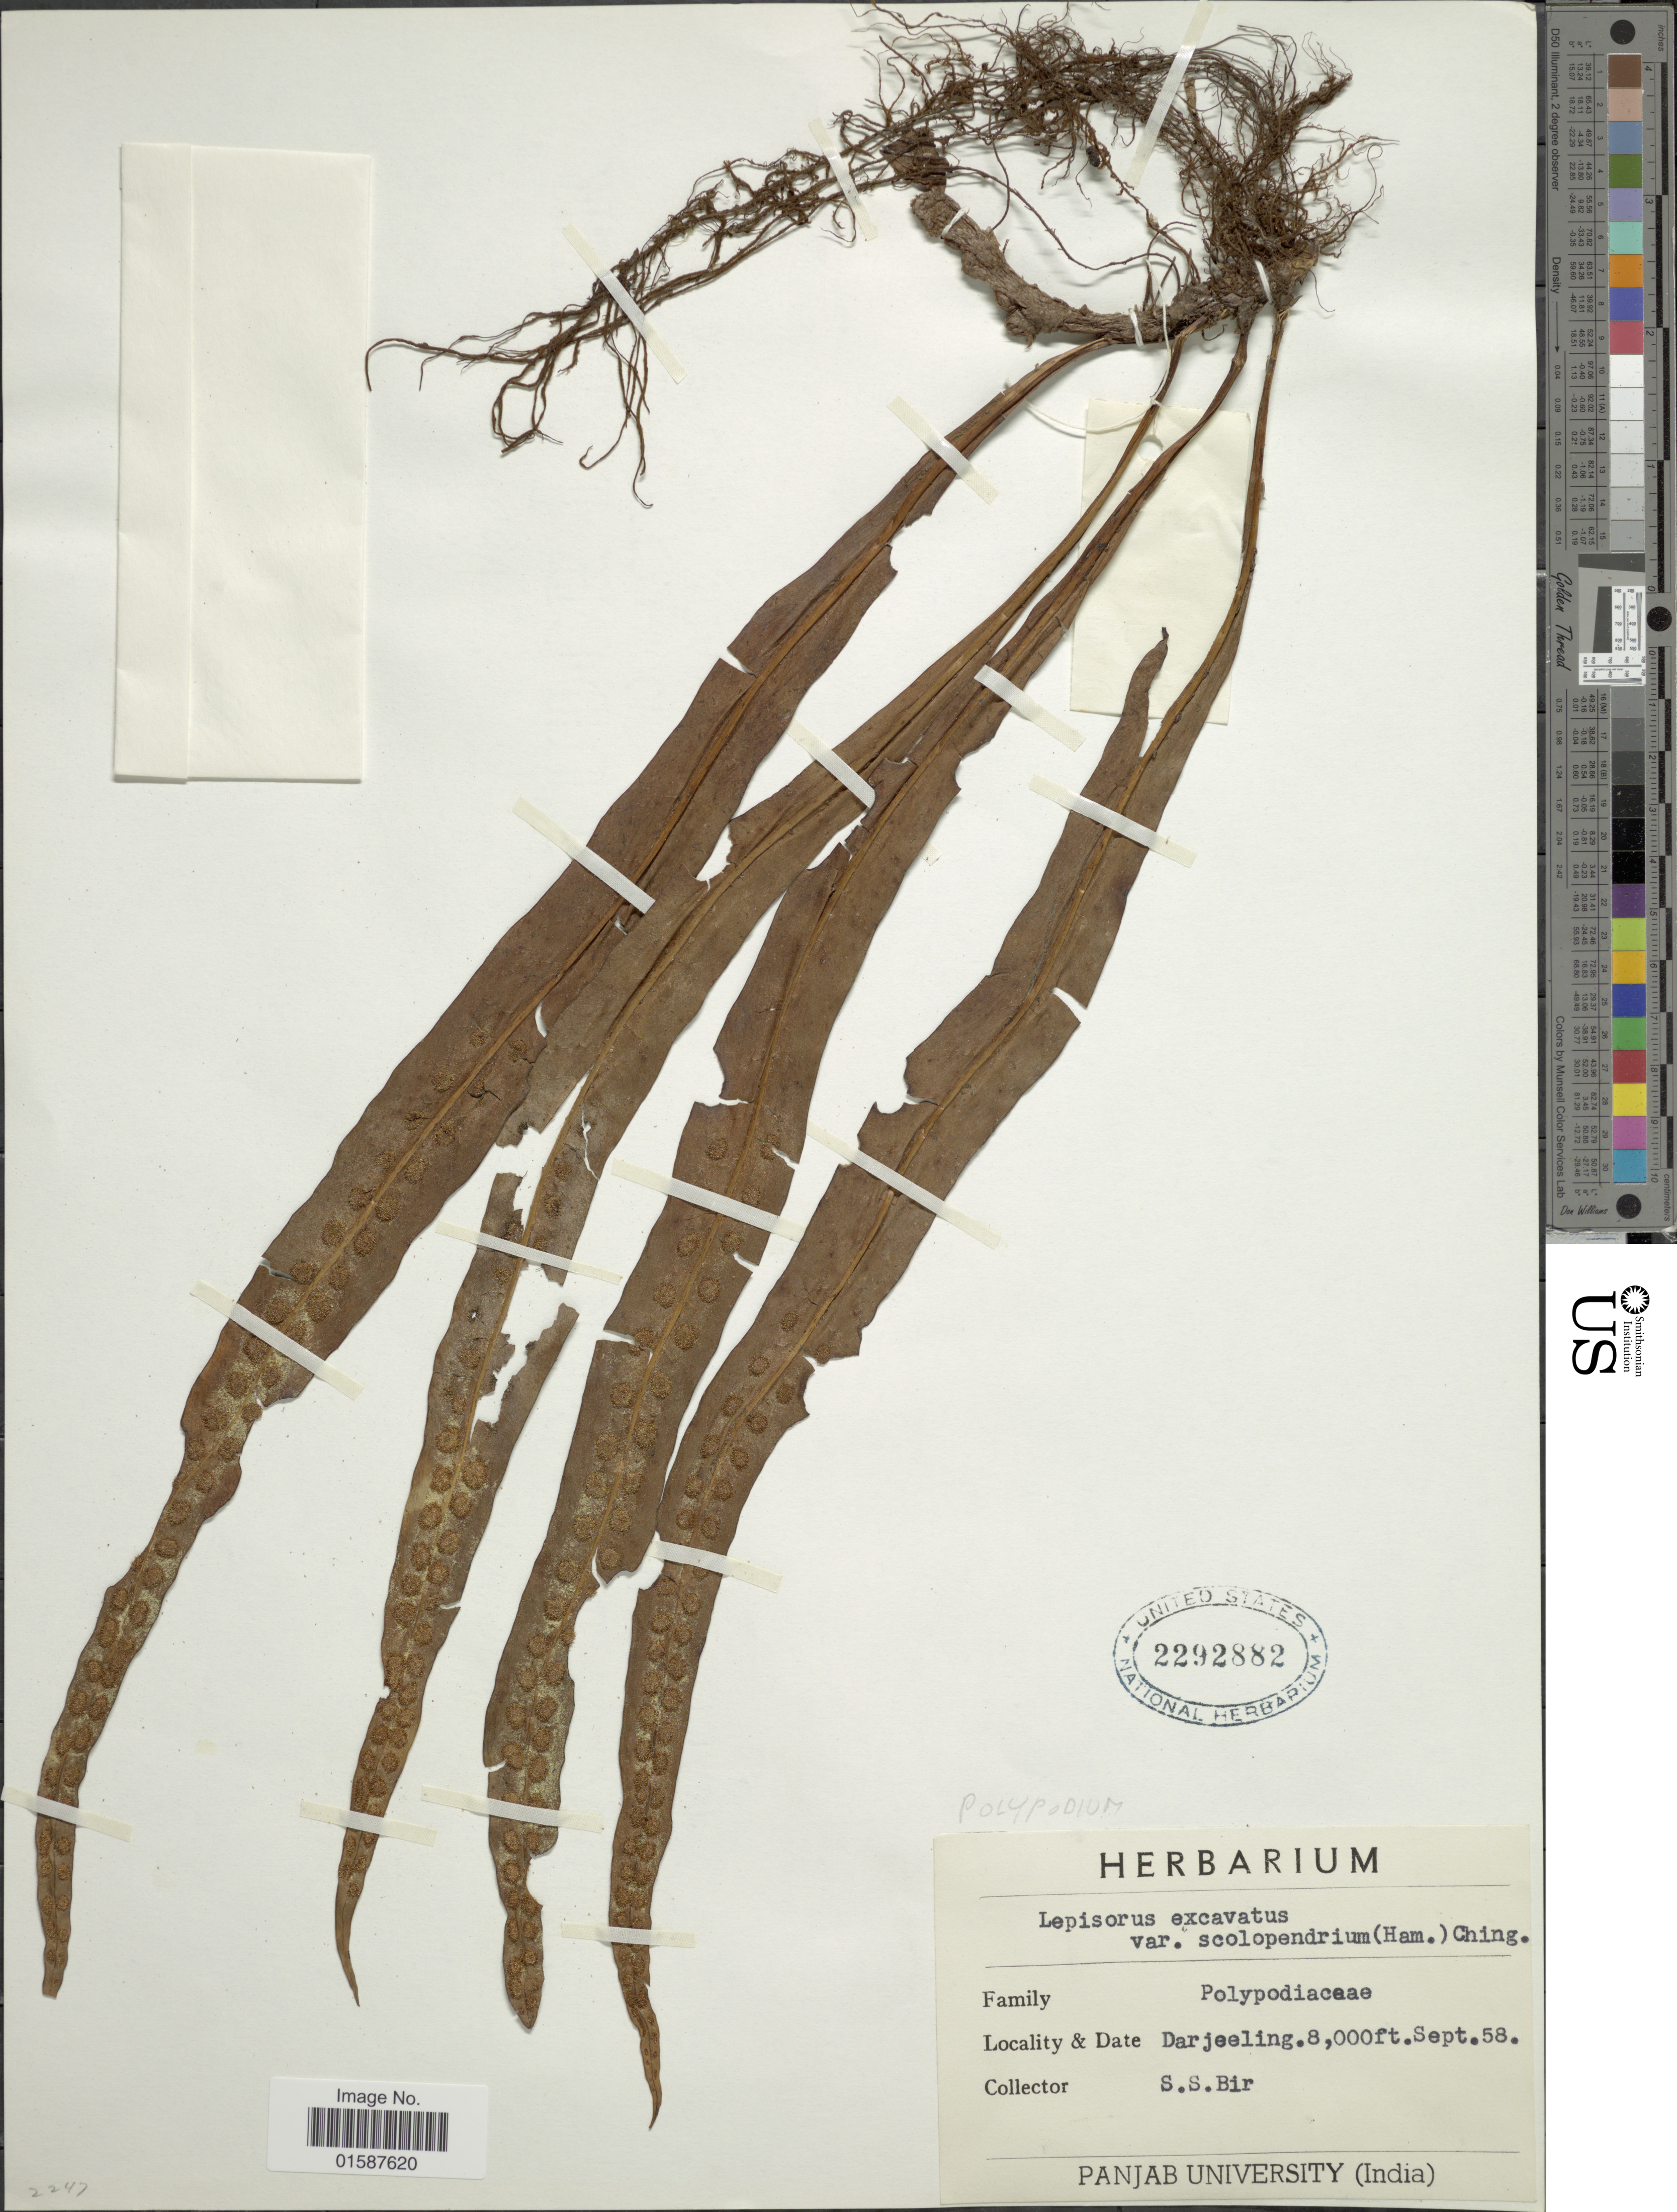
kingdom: Plantae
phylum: Tracheophyta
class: Polypodiopsida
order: Polypodiales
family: Polypodiaceae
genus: Lepisorus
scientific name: Lepisorus excavatus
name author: (Bory ex Willd.) Ching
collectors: S. S. Bir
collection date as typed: Transcribed d/m/y: /9/58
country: India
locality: Darjeeling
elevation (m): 2438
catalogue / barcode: US 2292882